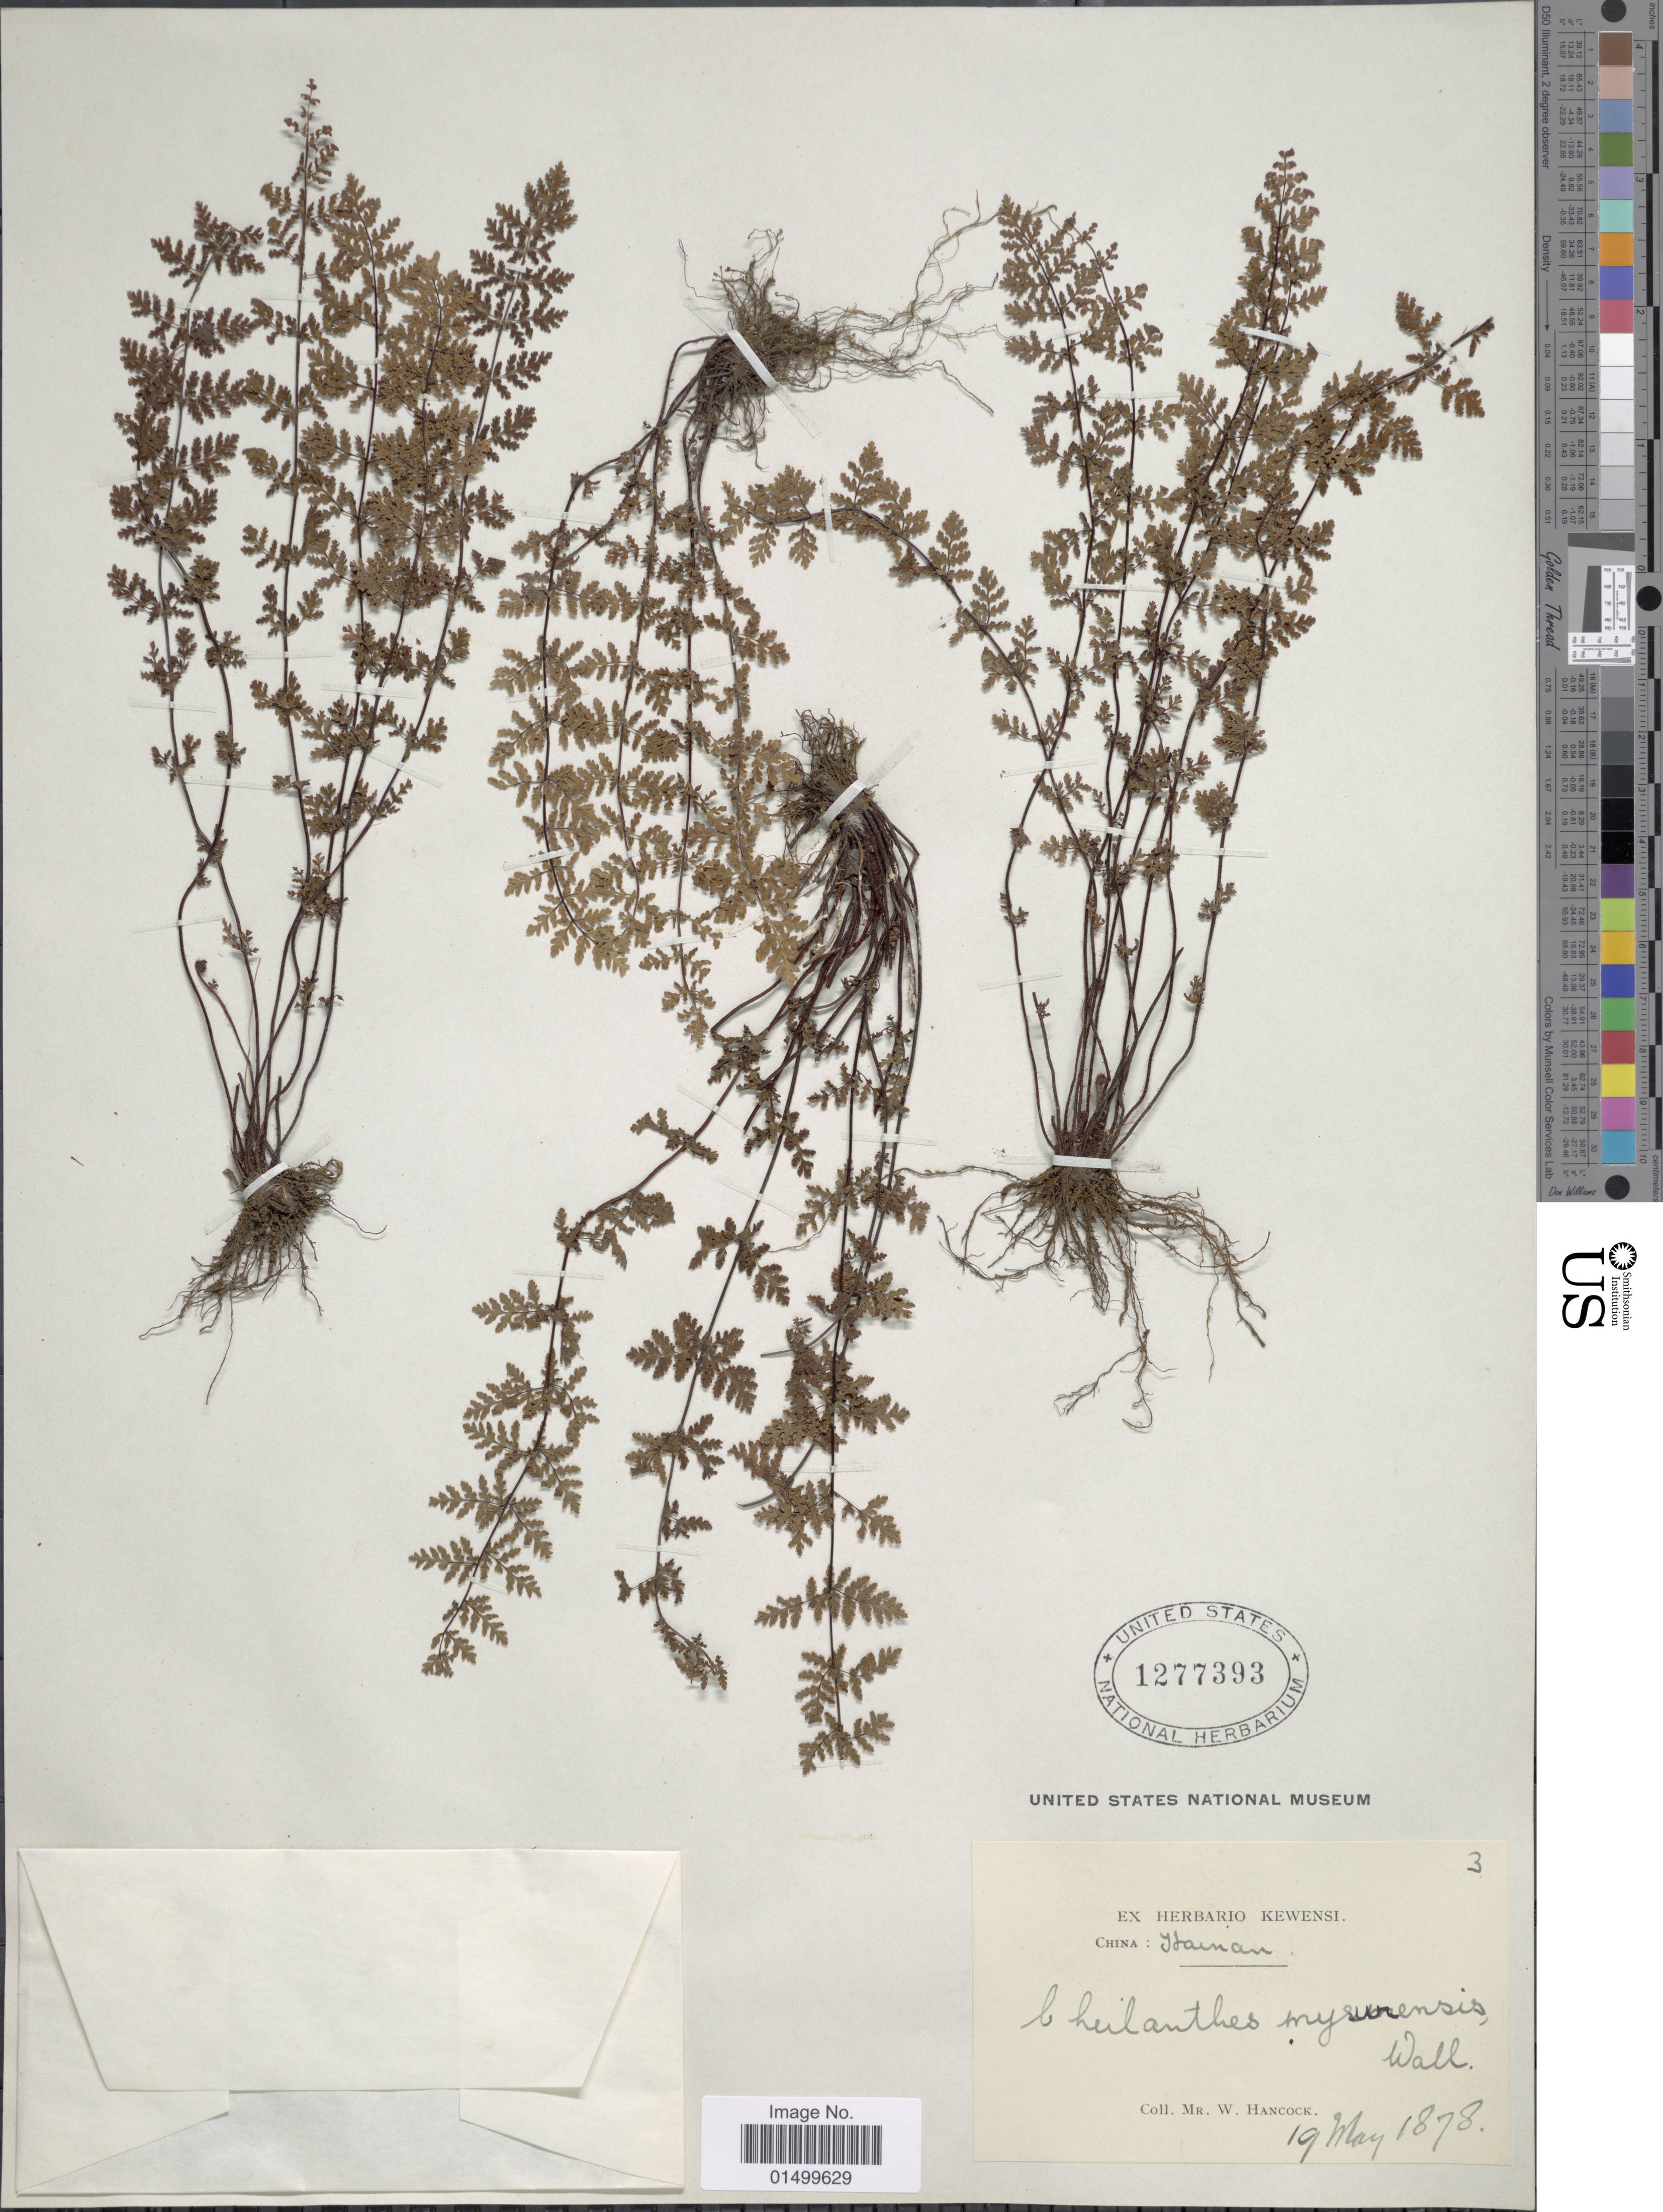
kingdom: Plantae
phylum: Tracheophyta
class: Polypodiopsida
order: Polypodiales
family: Pteridaceae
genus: Cheilanthes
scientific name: Cheilanthes mysurensis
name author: Wall. ex Hook.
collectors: W. Hancock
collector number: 3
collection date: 1878-05-19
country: China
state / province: Hainan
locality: Wall [interpreted]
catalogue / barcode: US 1277393